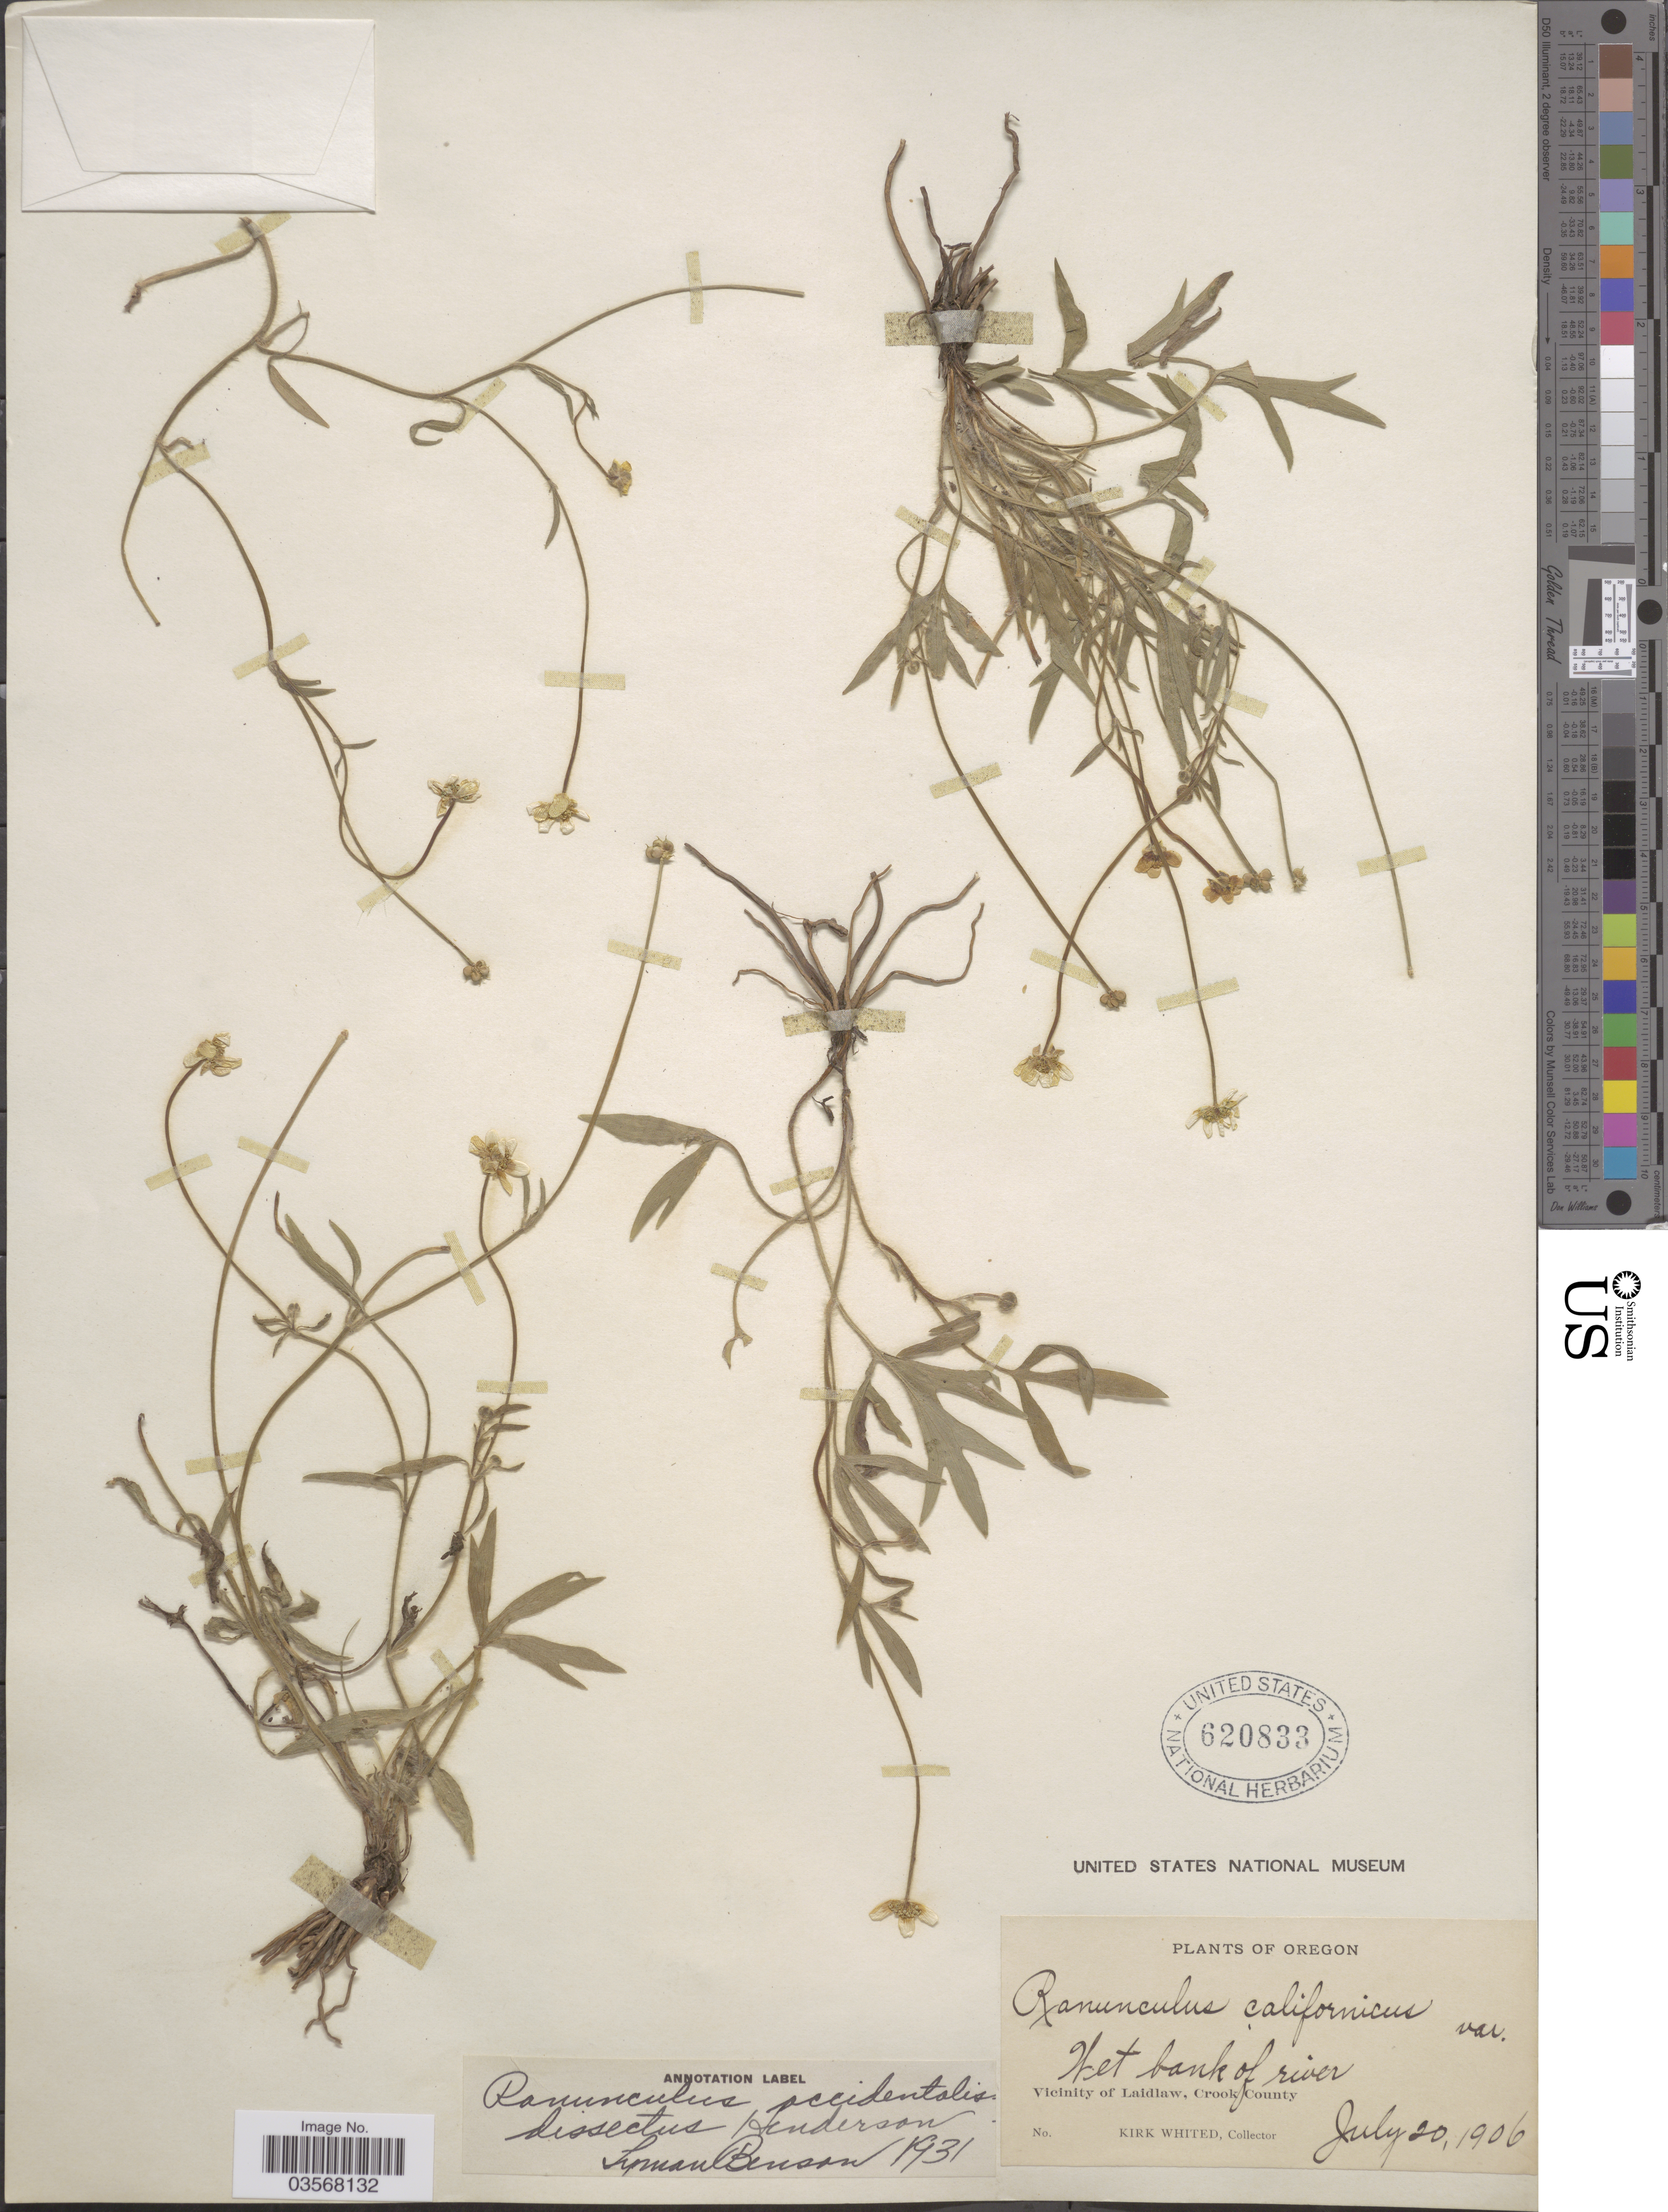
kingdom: Plantae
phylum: Tracheophyta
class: Magnoliopsida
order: Ranunculales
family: Ranunculaceae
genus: Ranunculus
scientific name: Ranunculus occidentalis var. dissectus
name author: L.F. Hend.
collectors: K. Whited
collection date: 1906-07-20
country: United States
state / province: Oregon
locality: Vicinity of Laidlaw, Crook County.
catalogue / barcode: US 620833